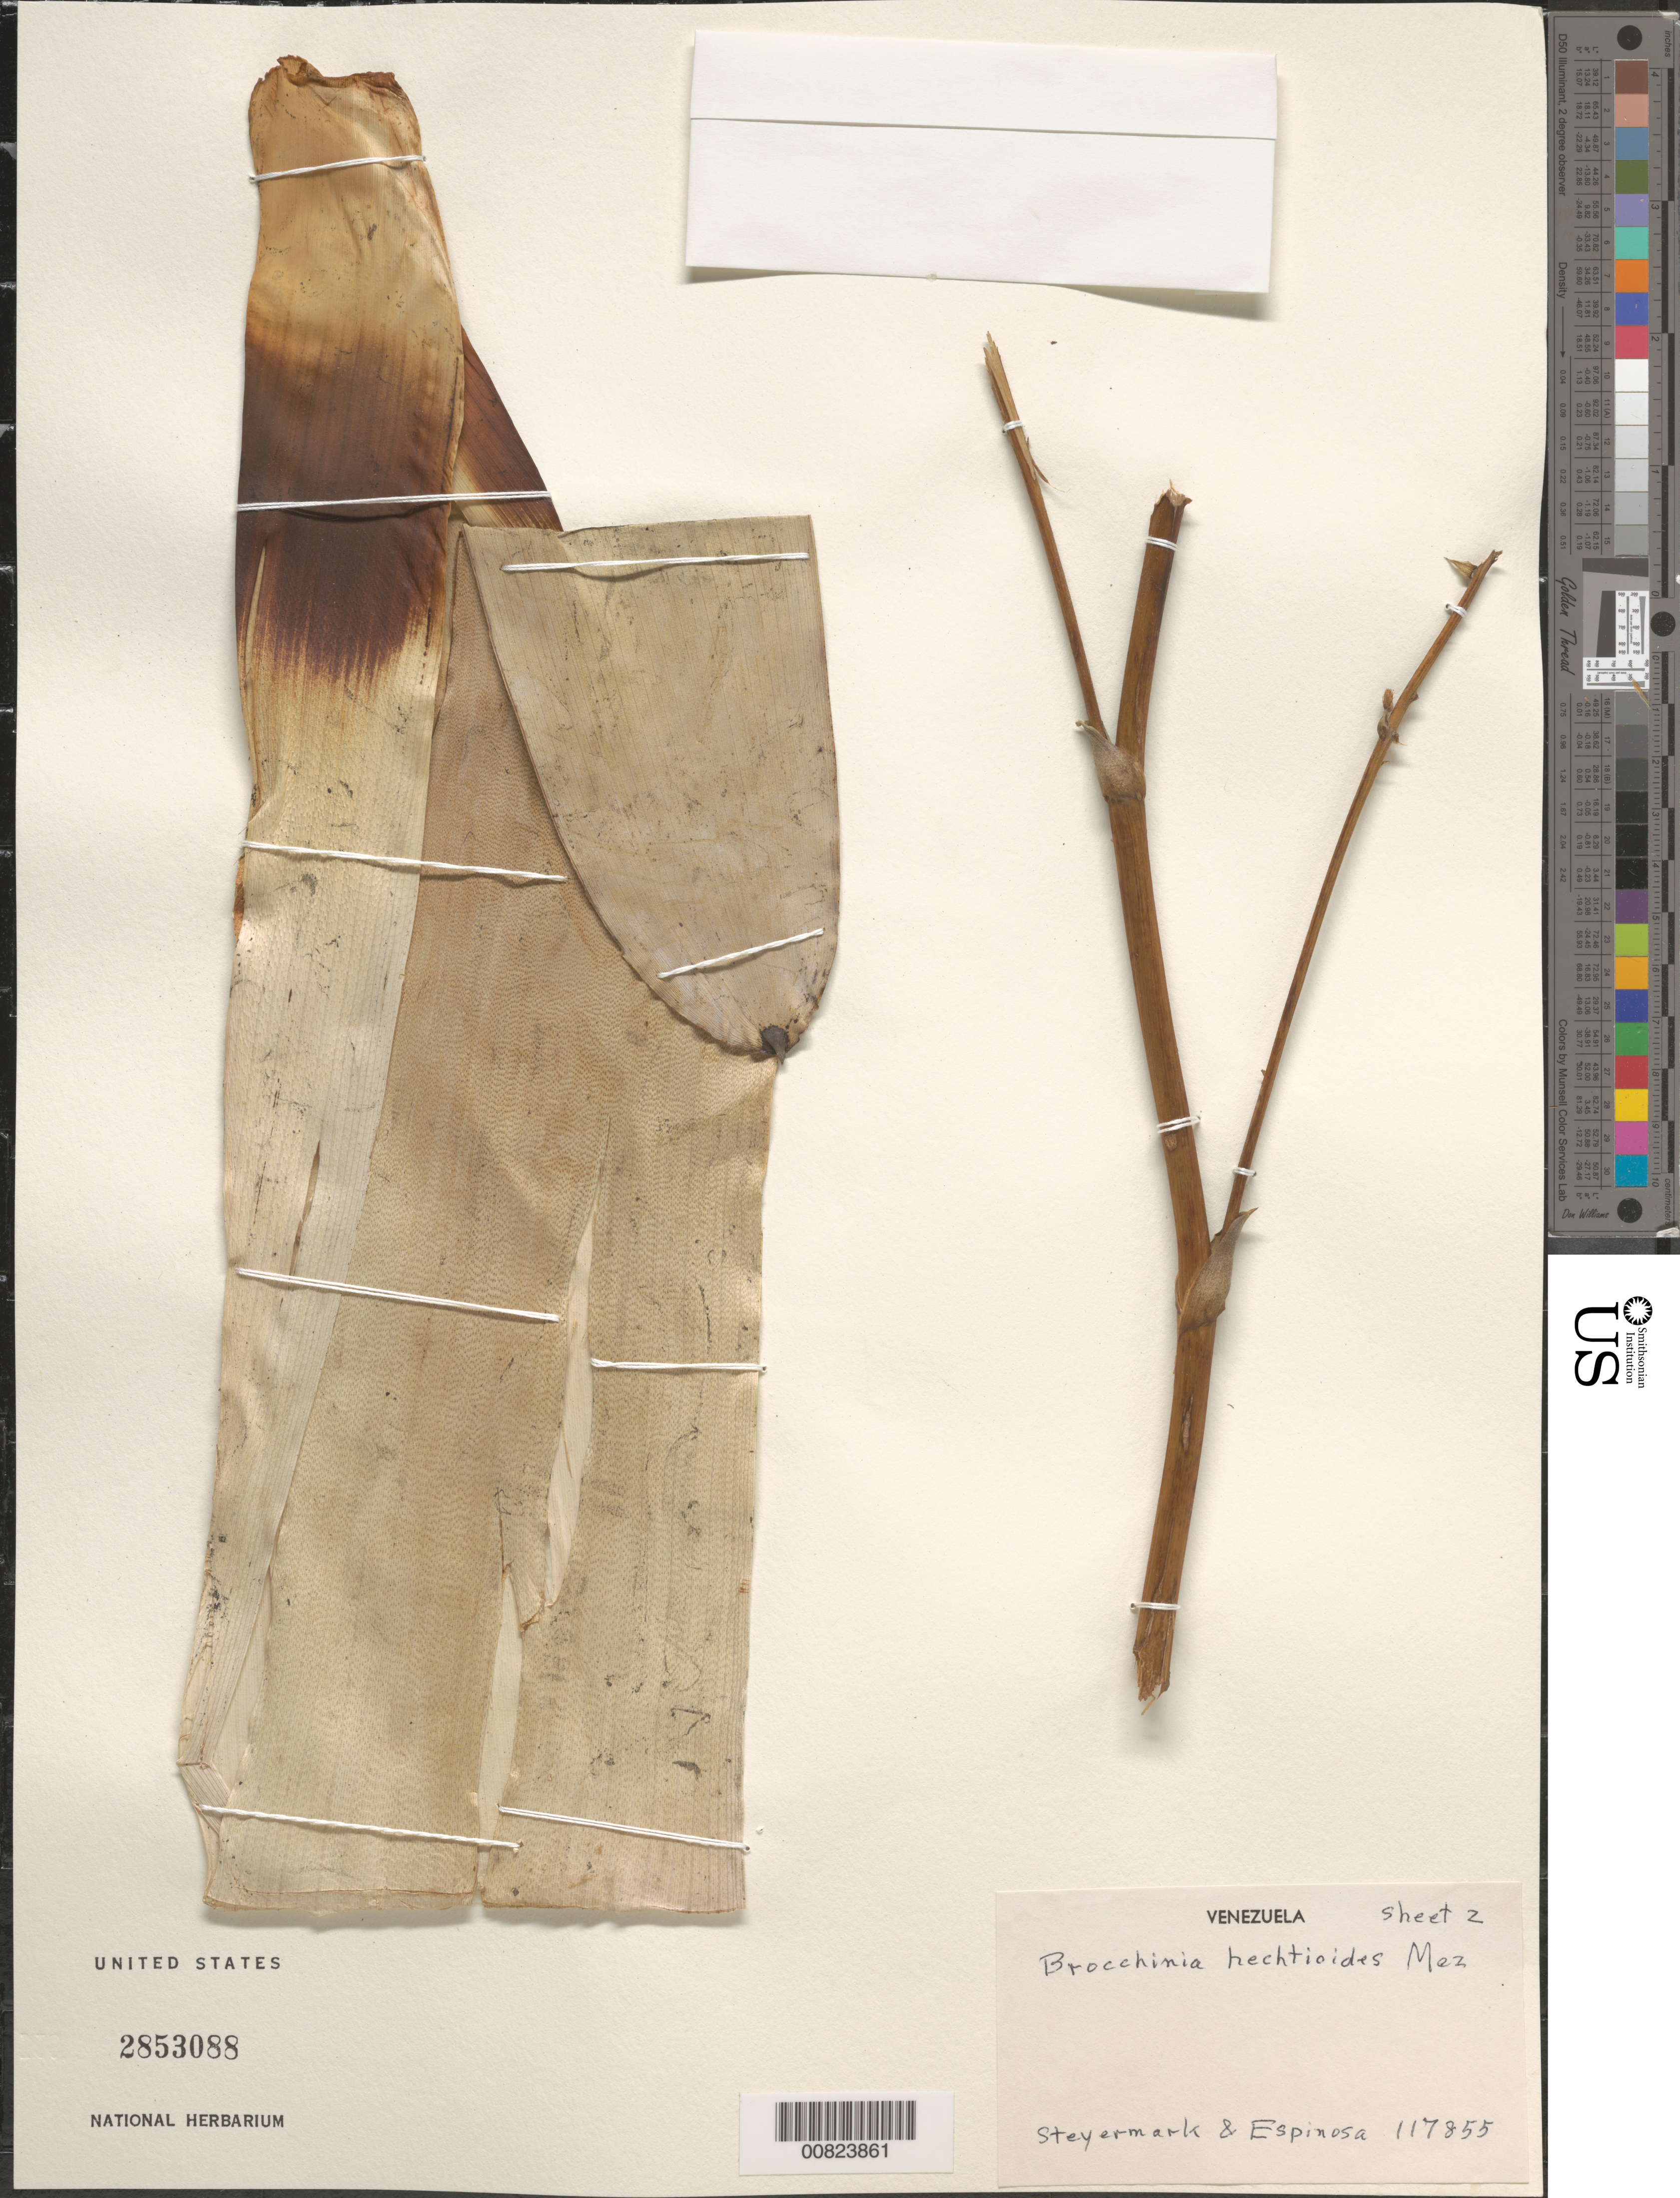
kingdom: Plantae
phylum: Tracheophyta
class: Liliopsida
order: Poales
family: Bromeliaceae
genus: Brocchinia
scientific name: Brocchinia hechtioides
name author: Mez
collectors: Steyermark, -- & -- Espinosa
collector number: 117855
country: Venezuela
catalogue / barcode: US 2853088